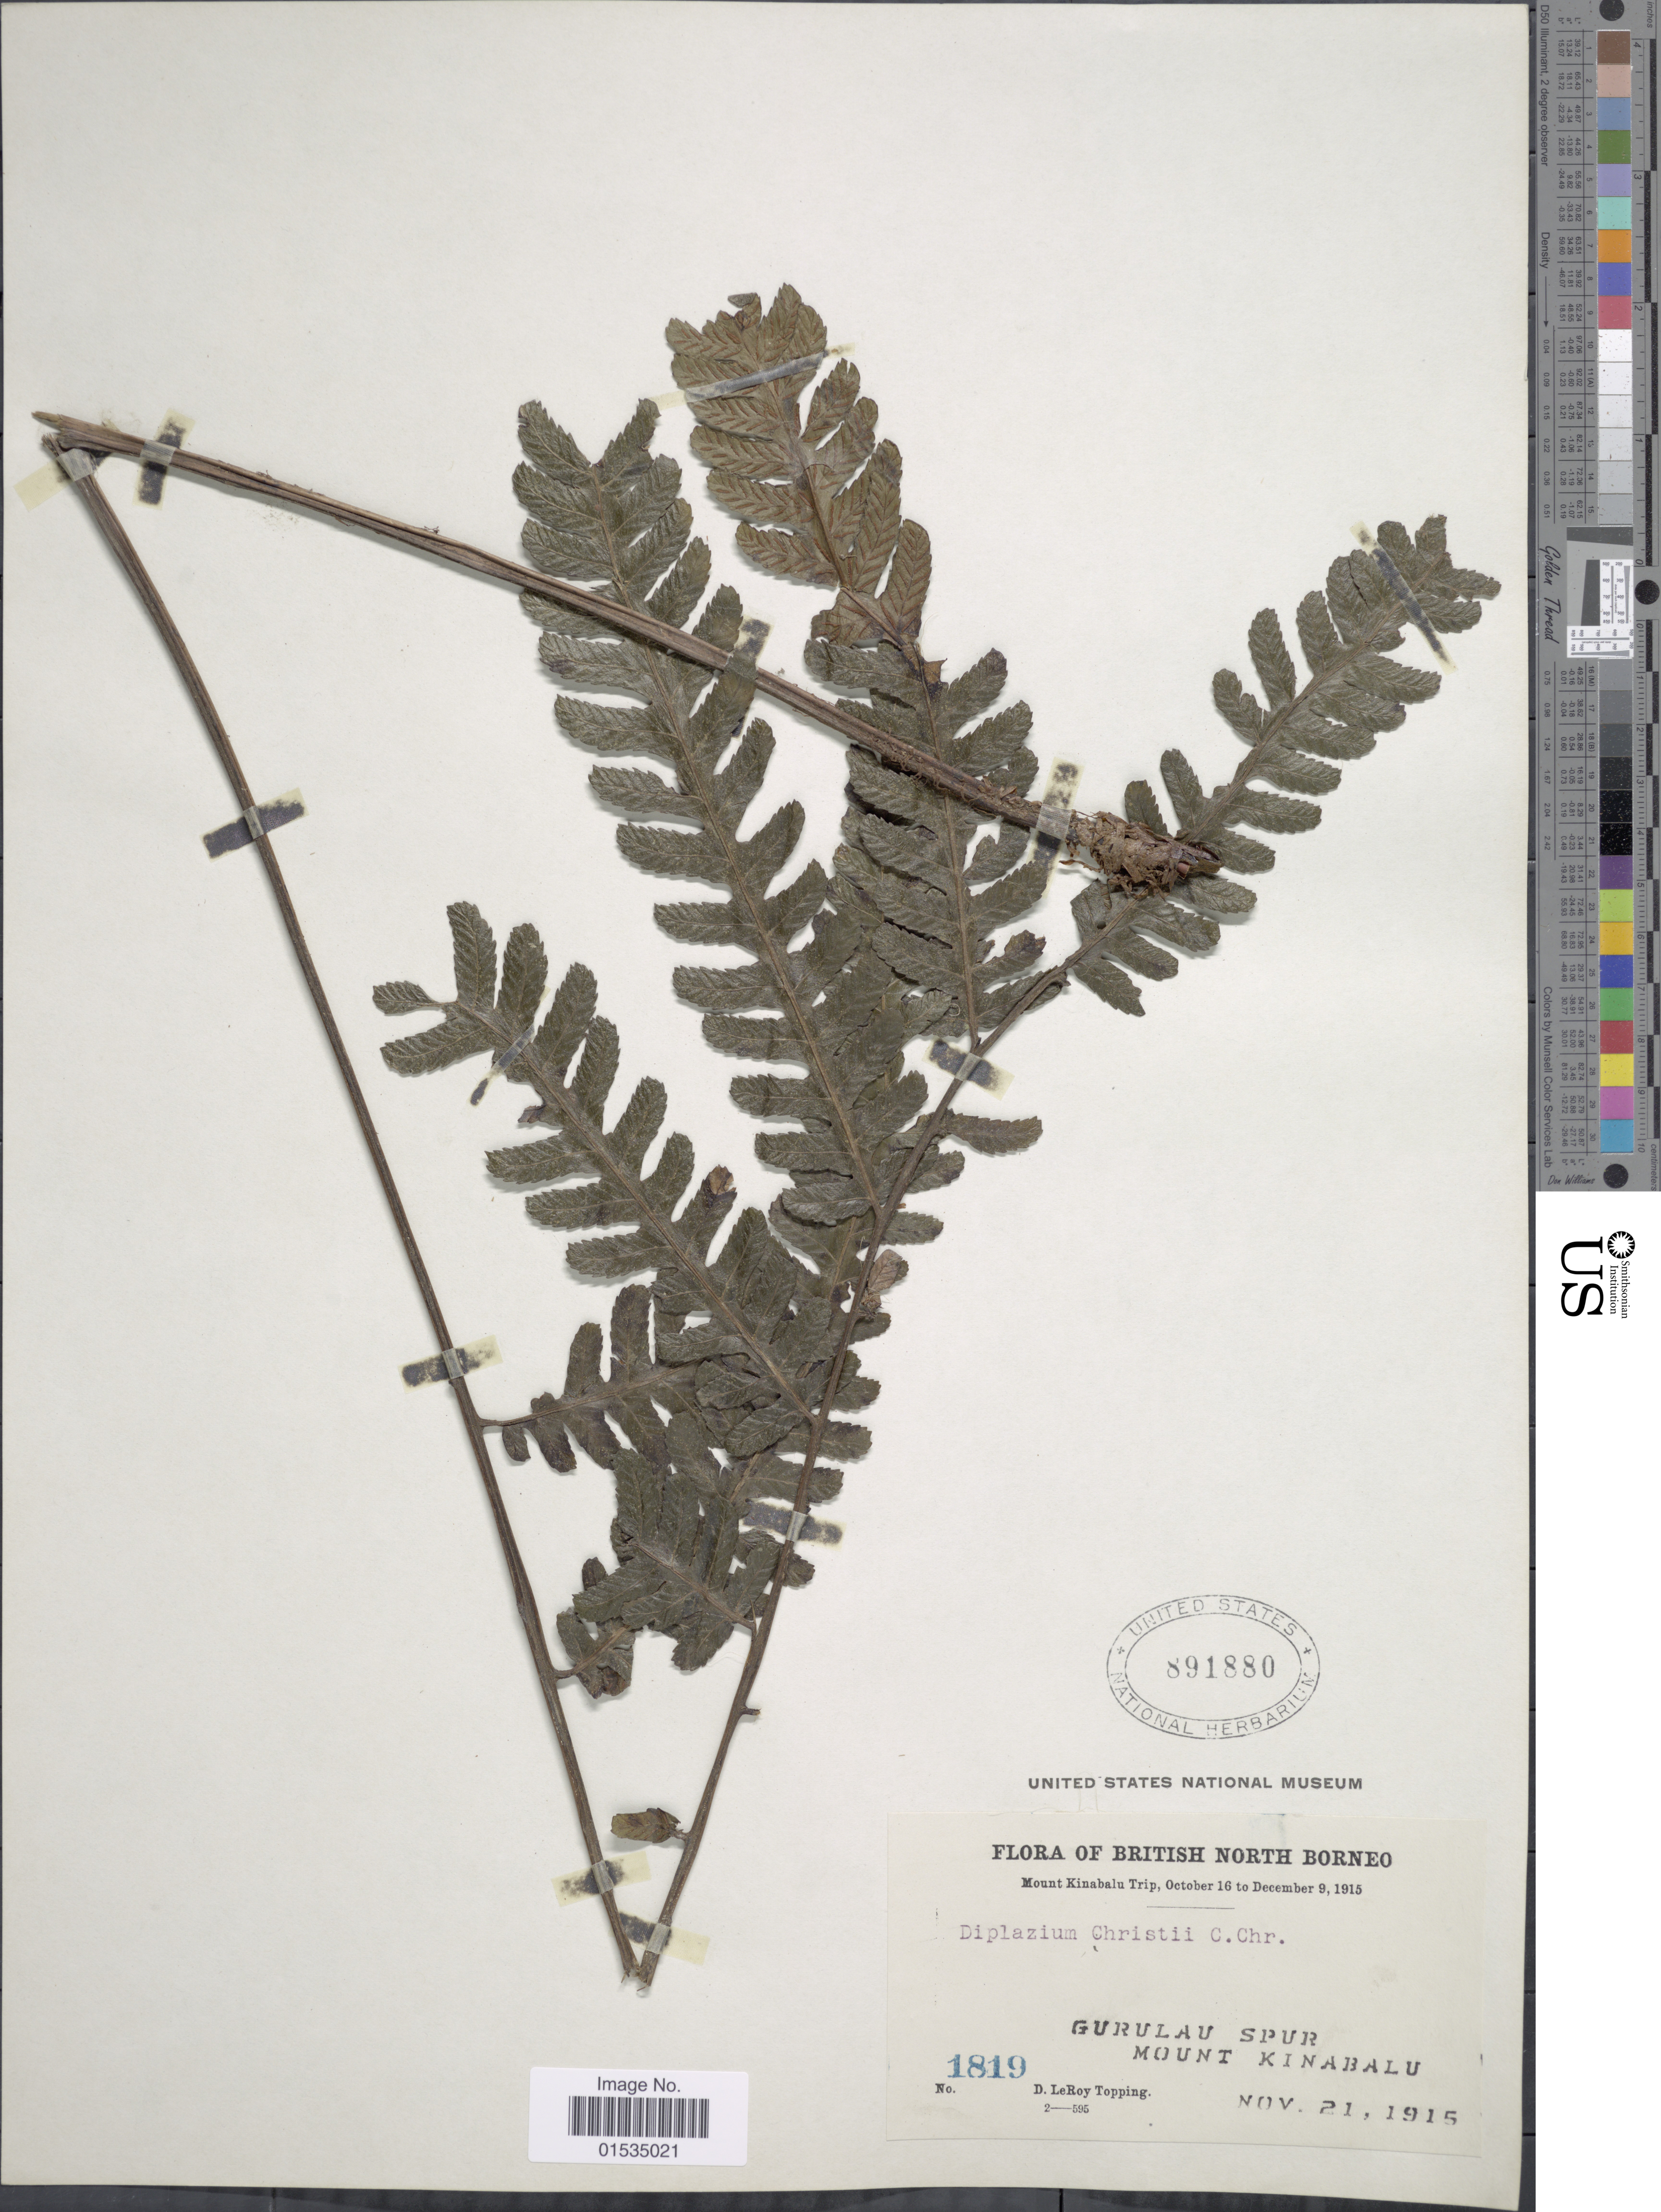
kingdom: Plantae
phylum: Tracheophyta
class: Polypodiopsida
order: Polypodiales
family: Athyriaceae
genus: Diplazium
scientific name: Diplazium multiflorum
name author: (Roxb.) T. Moore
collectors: D. L. Topping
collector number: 1819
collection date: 1915-11-21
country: Malaysia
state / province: Sabah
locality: British North Borneo, Gurulau Spur, Mount Kinabalu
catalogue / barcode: US 891880